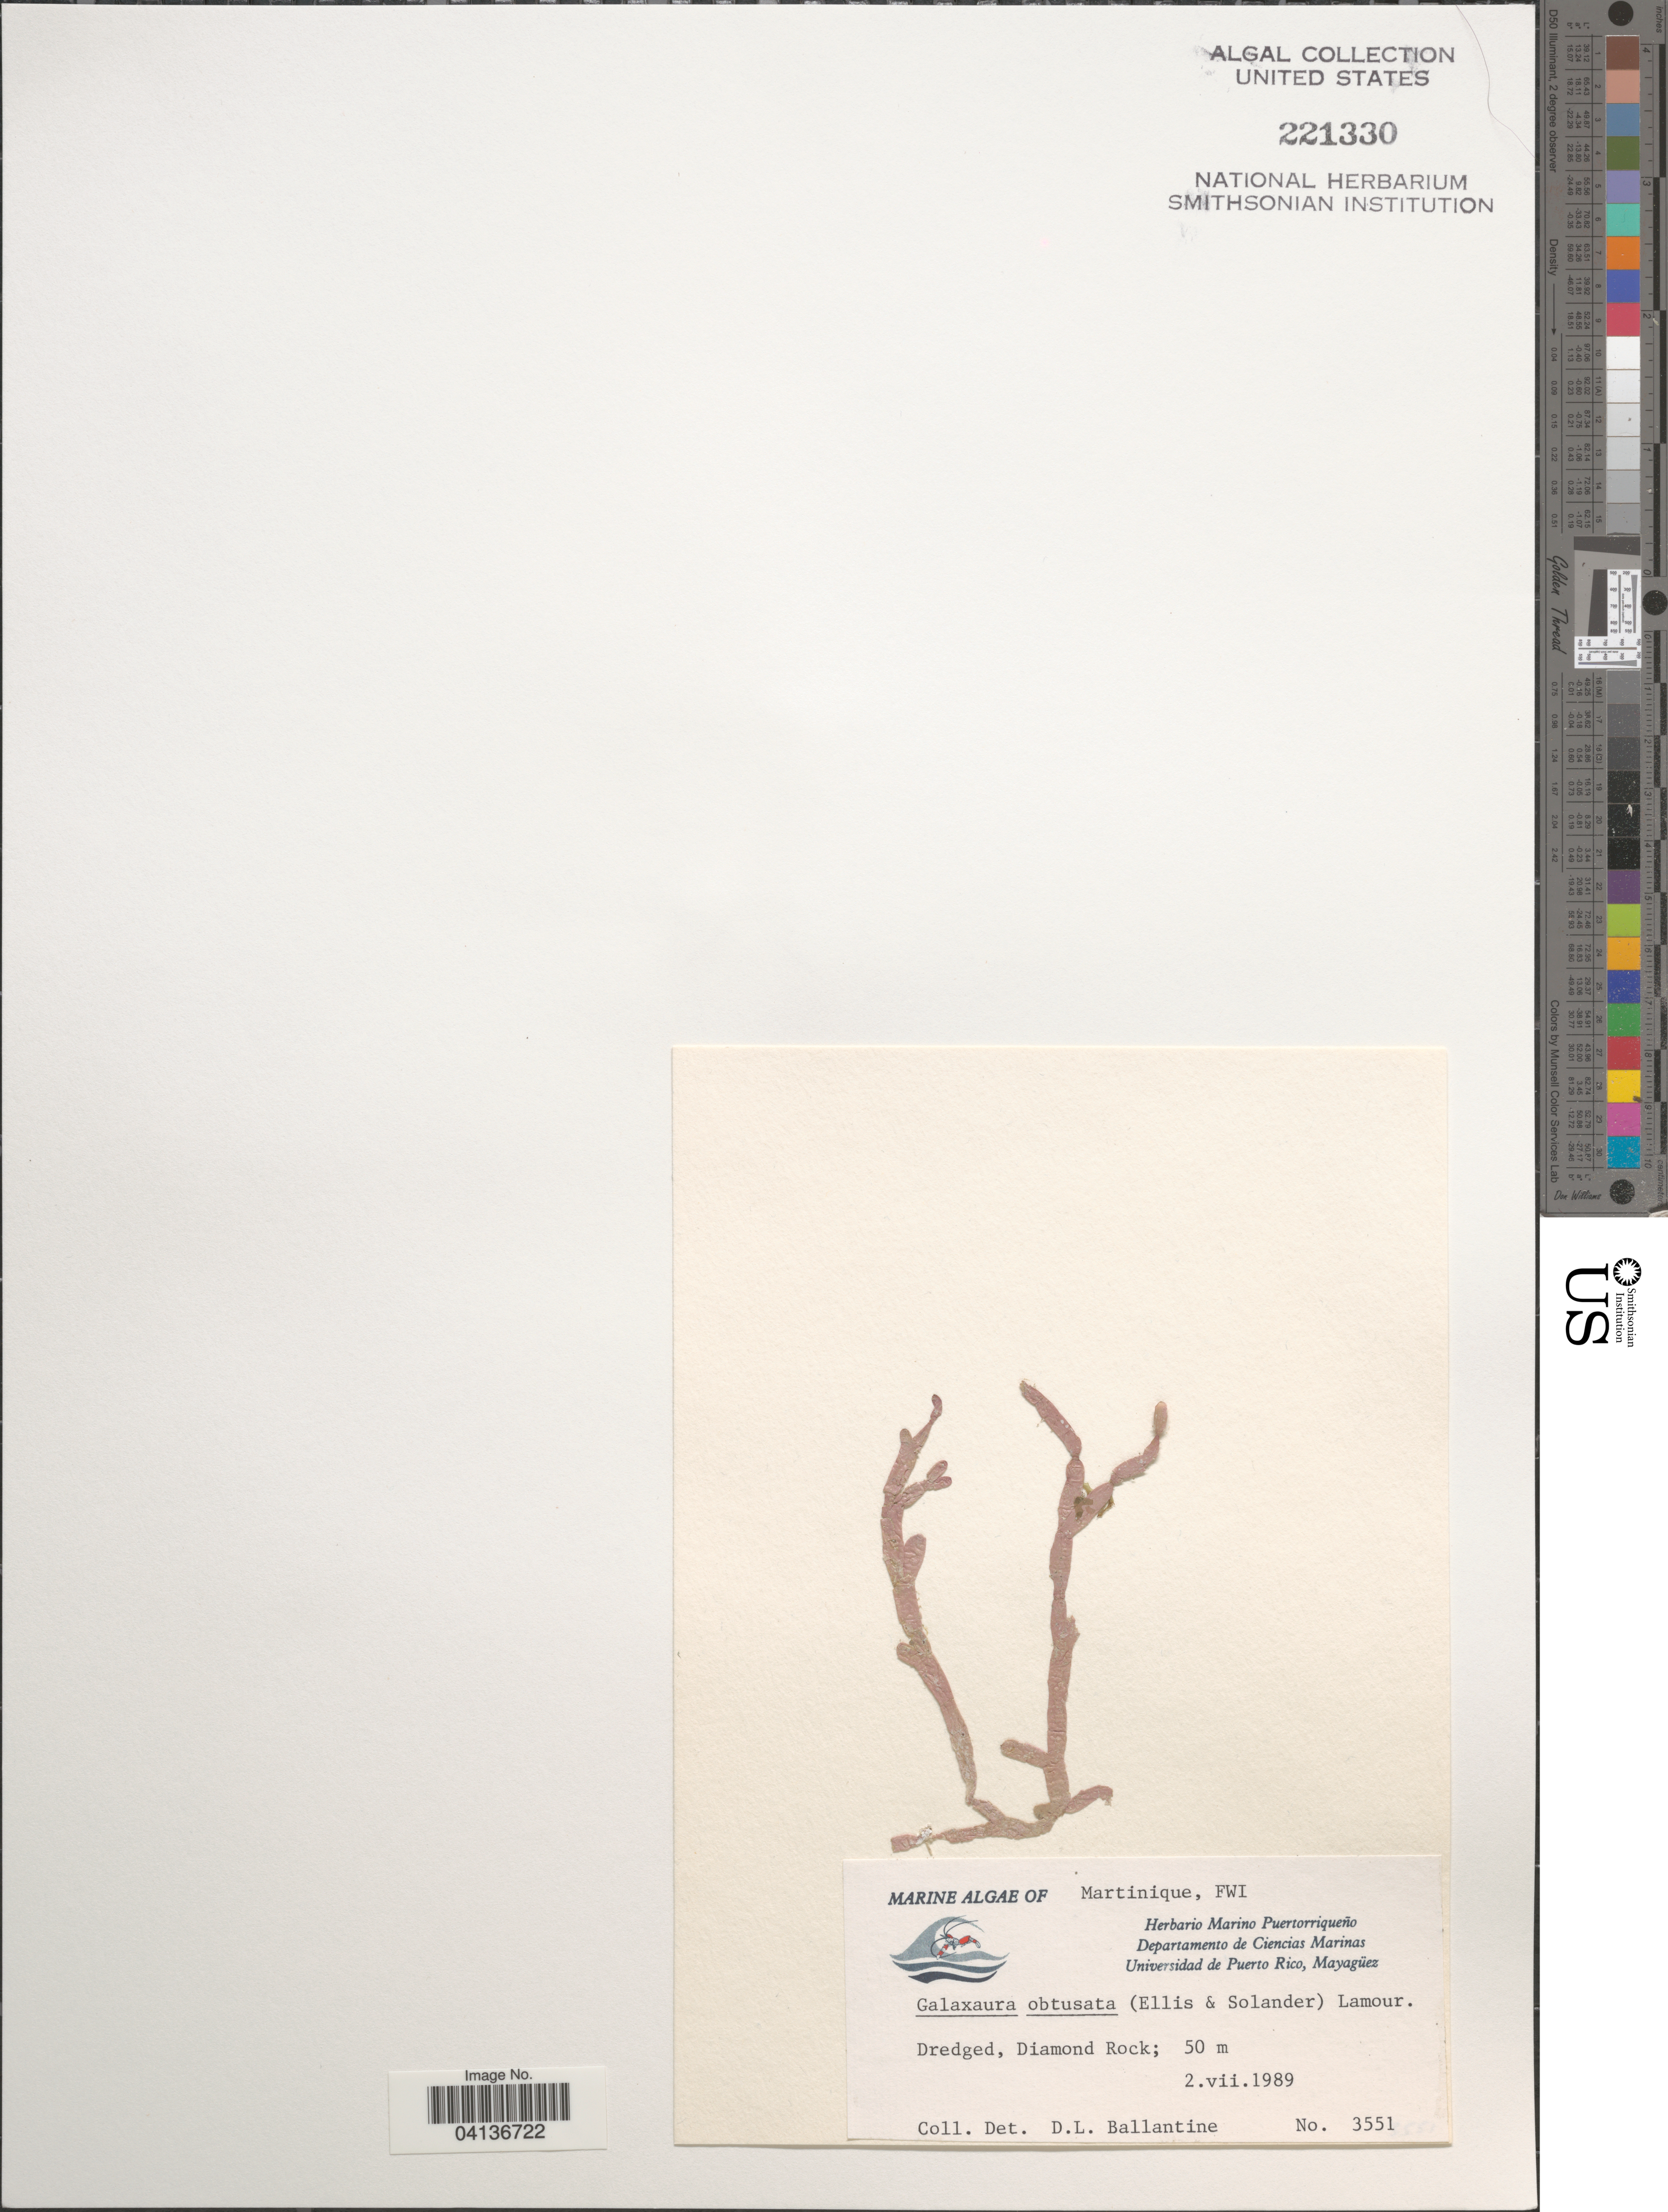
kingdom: Plantae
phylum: Rhodophyta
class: Florideophyceae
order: Nemaliales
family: Galaxauraceae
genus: Galaxaura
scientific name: Galaxaura obtusata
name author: (Ellis & Sol.) J.V.Lamouroux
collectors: D.L. Ballantine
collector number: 3551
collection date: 1989-07-02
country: Martinique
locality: FWI. Dredged, Diamond Rock.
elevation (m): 50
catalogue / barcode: US 221330